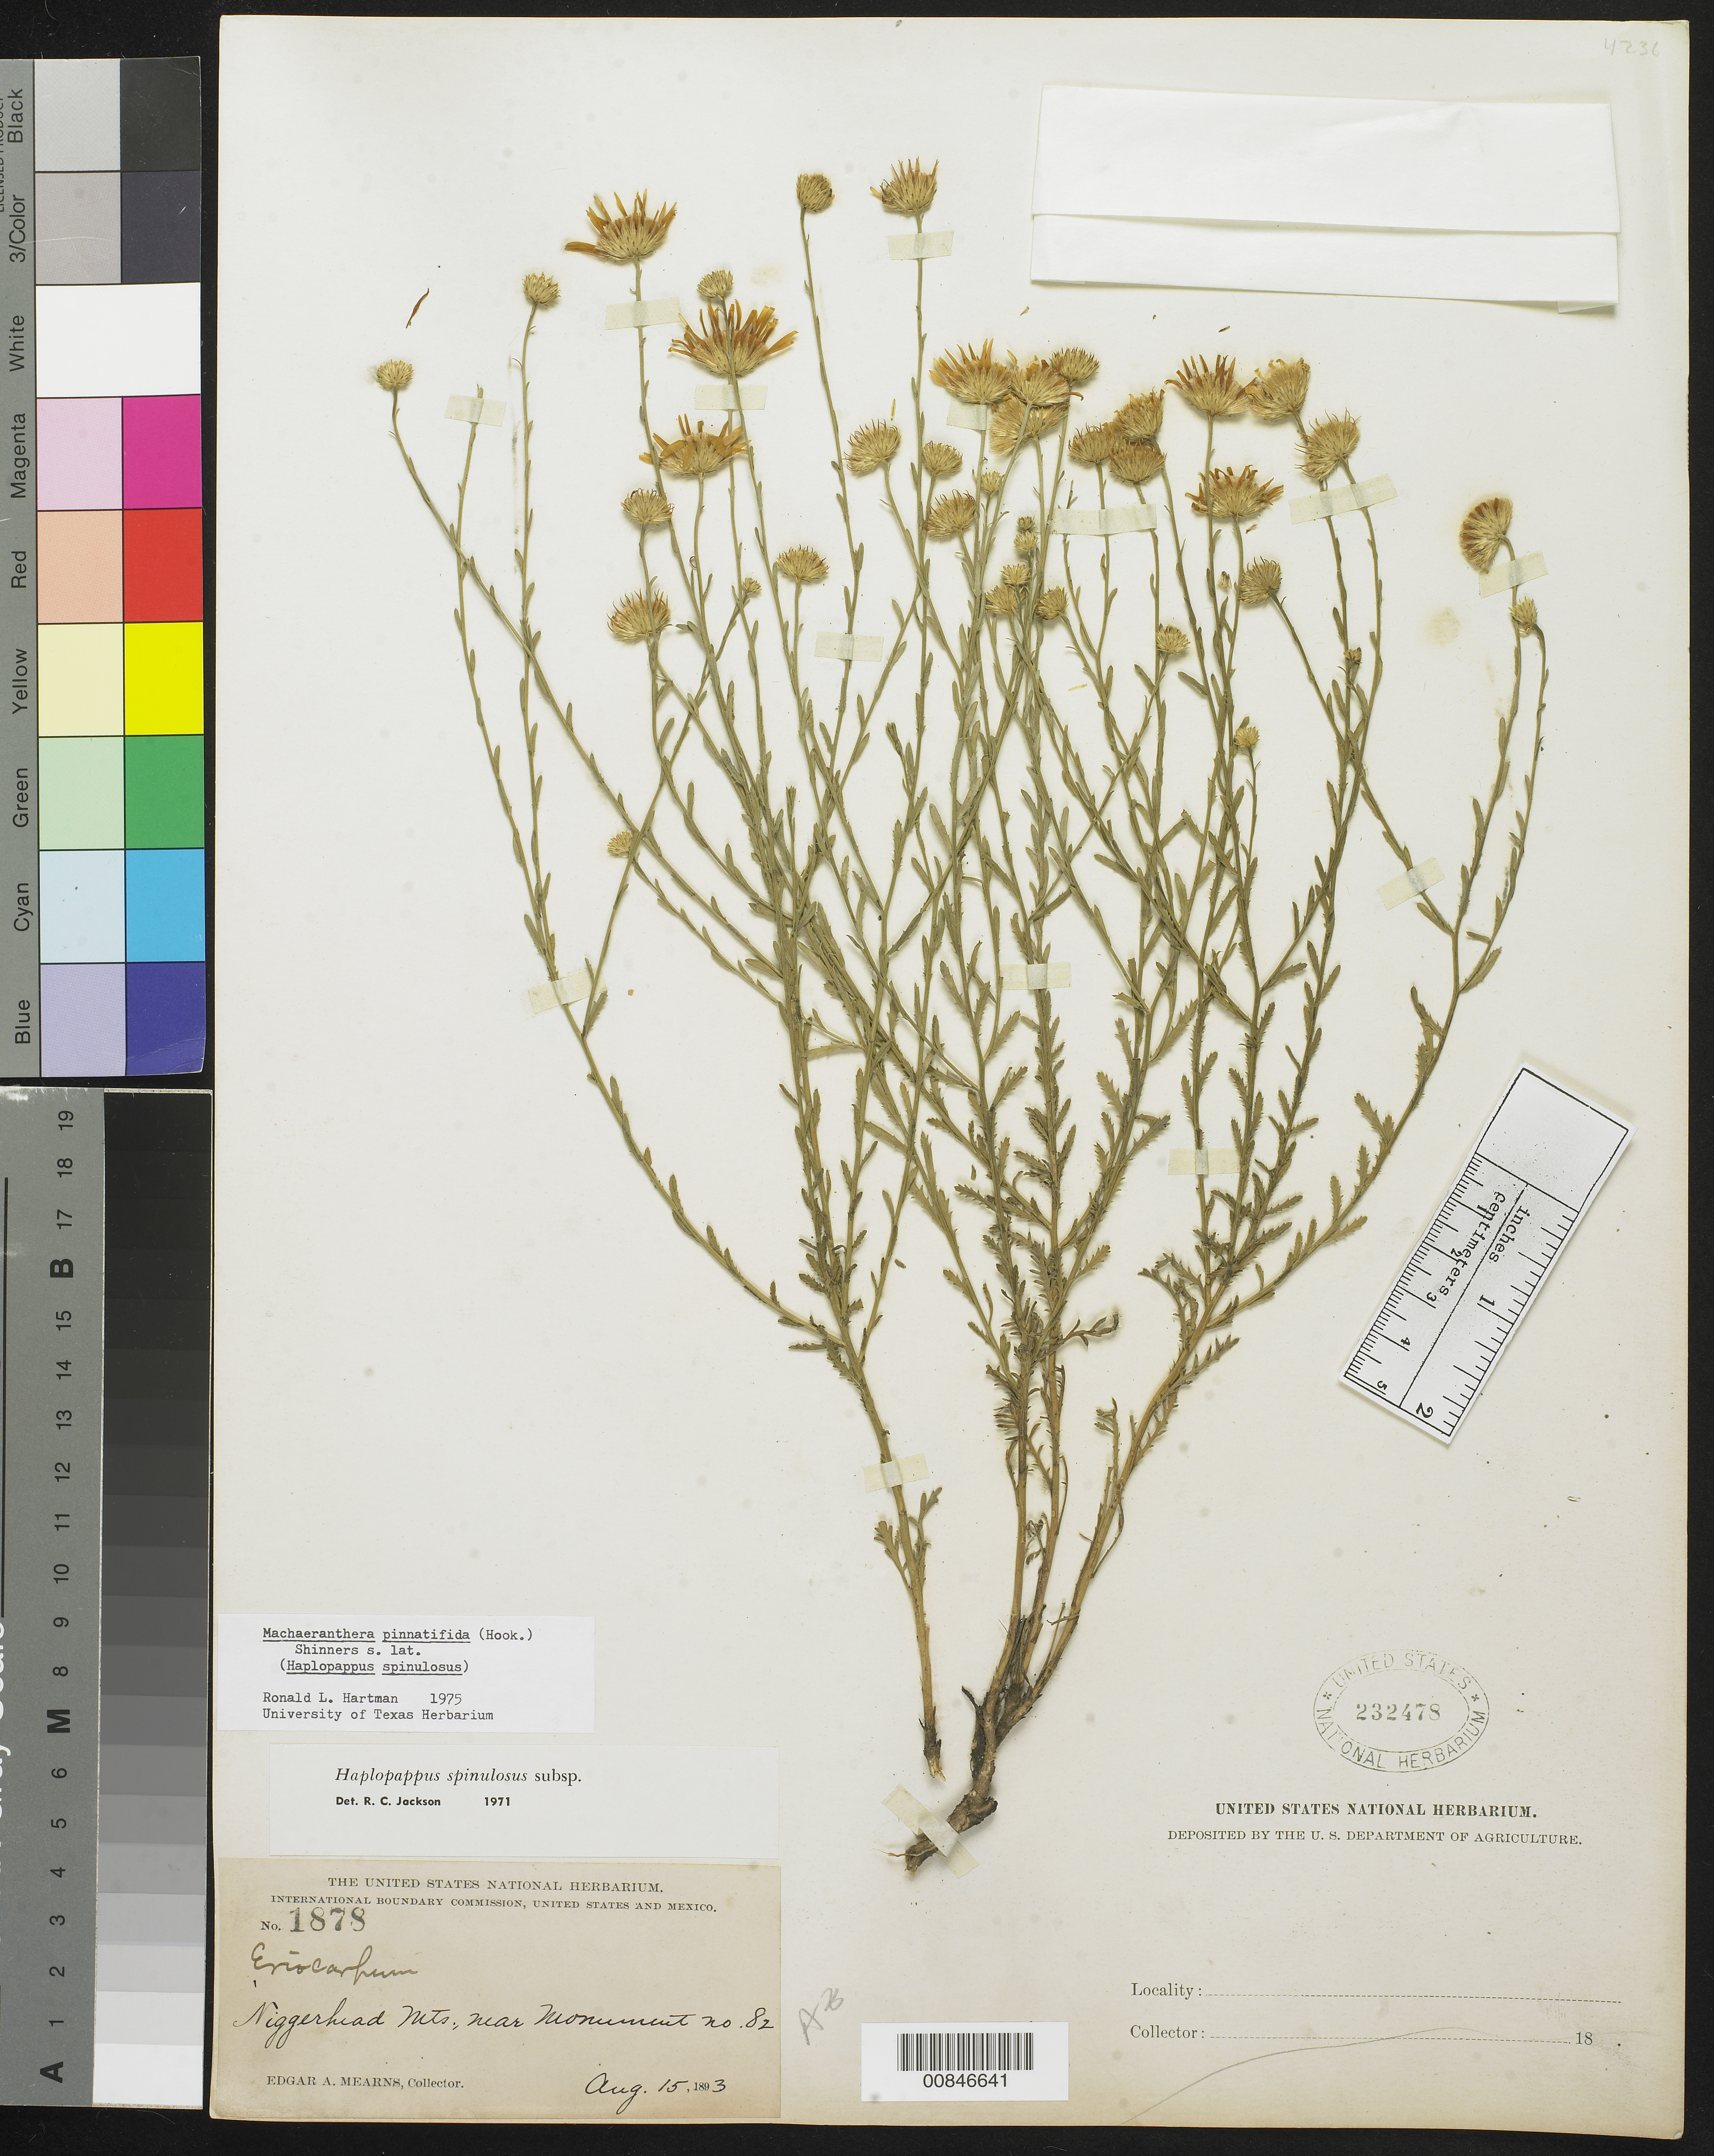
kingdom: Plantae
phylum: Tracheophyta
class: Magnoliopsida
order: Asterales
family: Asteraceae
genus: Machaeranthera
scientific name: Machaeranthera pinnatifida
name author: (Hook.) Shinners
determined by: Hartman, R. L.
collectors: E. A. Mearns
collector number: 1878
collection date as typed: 15 Aug 1893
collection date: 1893-08-15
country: United States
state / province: Arizona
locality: Niggerhead Mts., near monument no. 82.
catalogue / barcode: US 232478